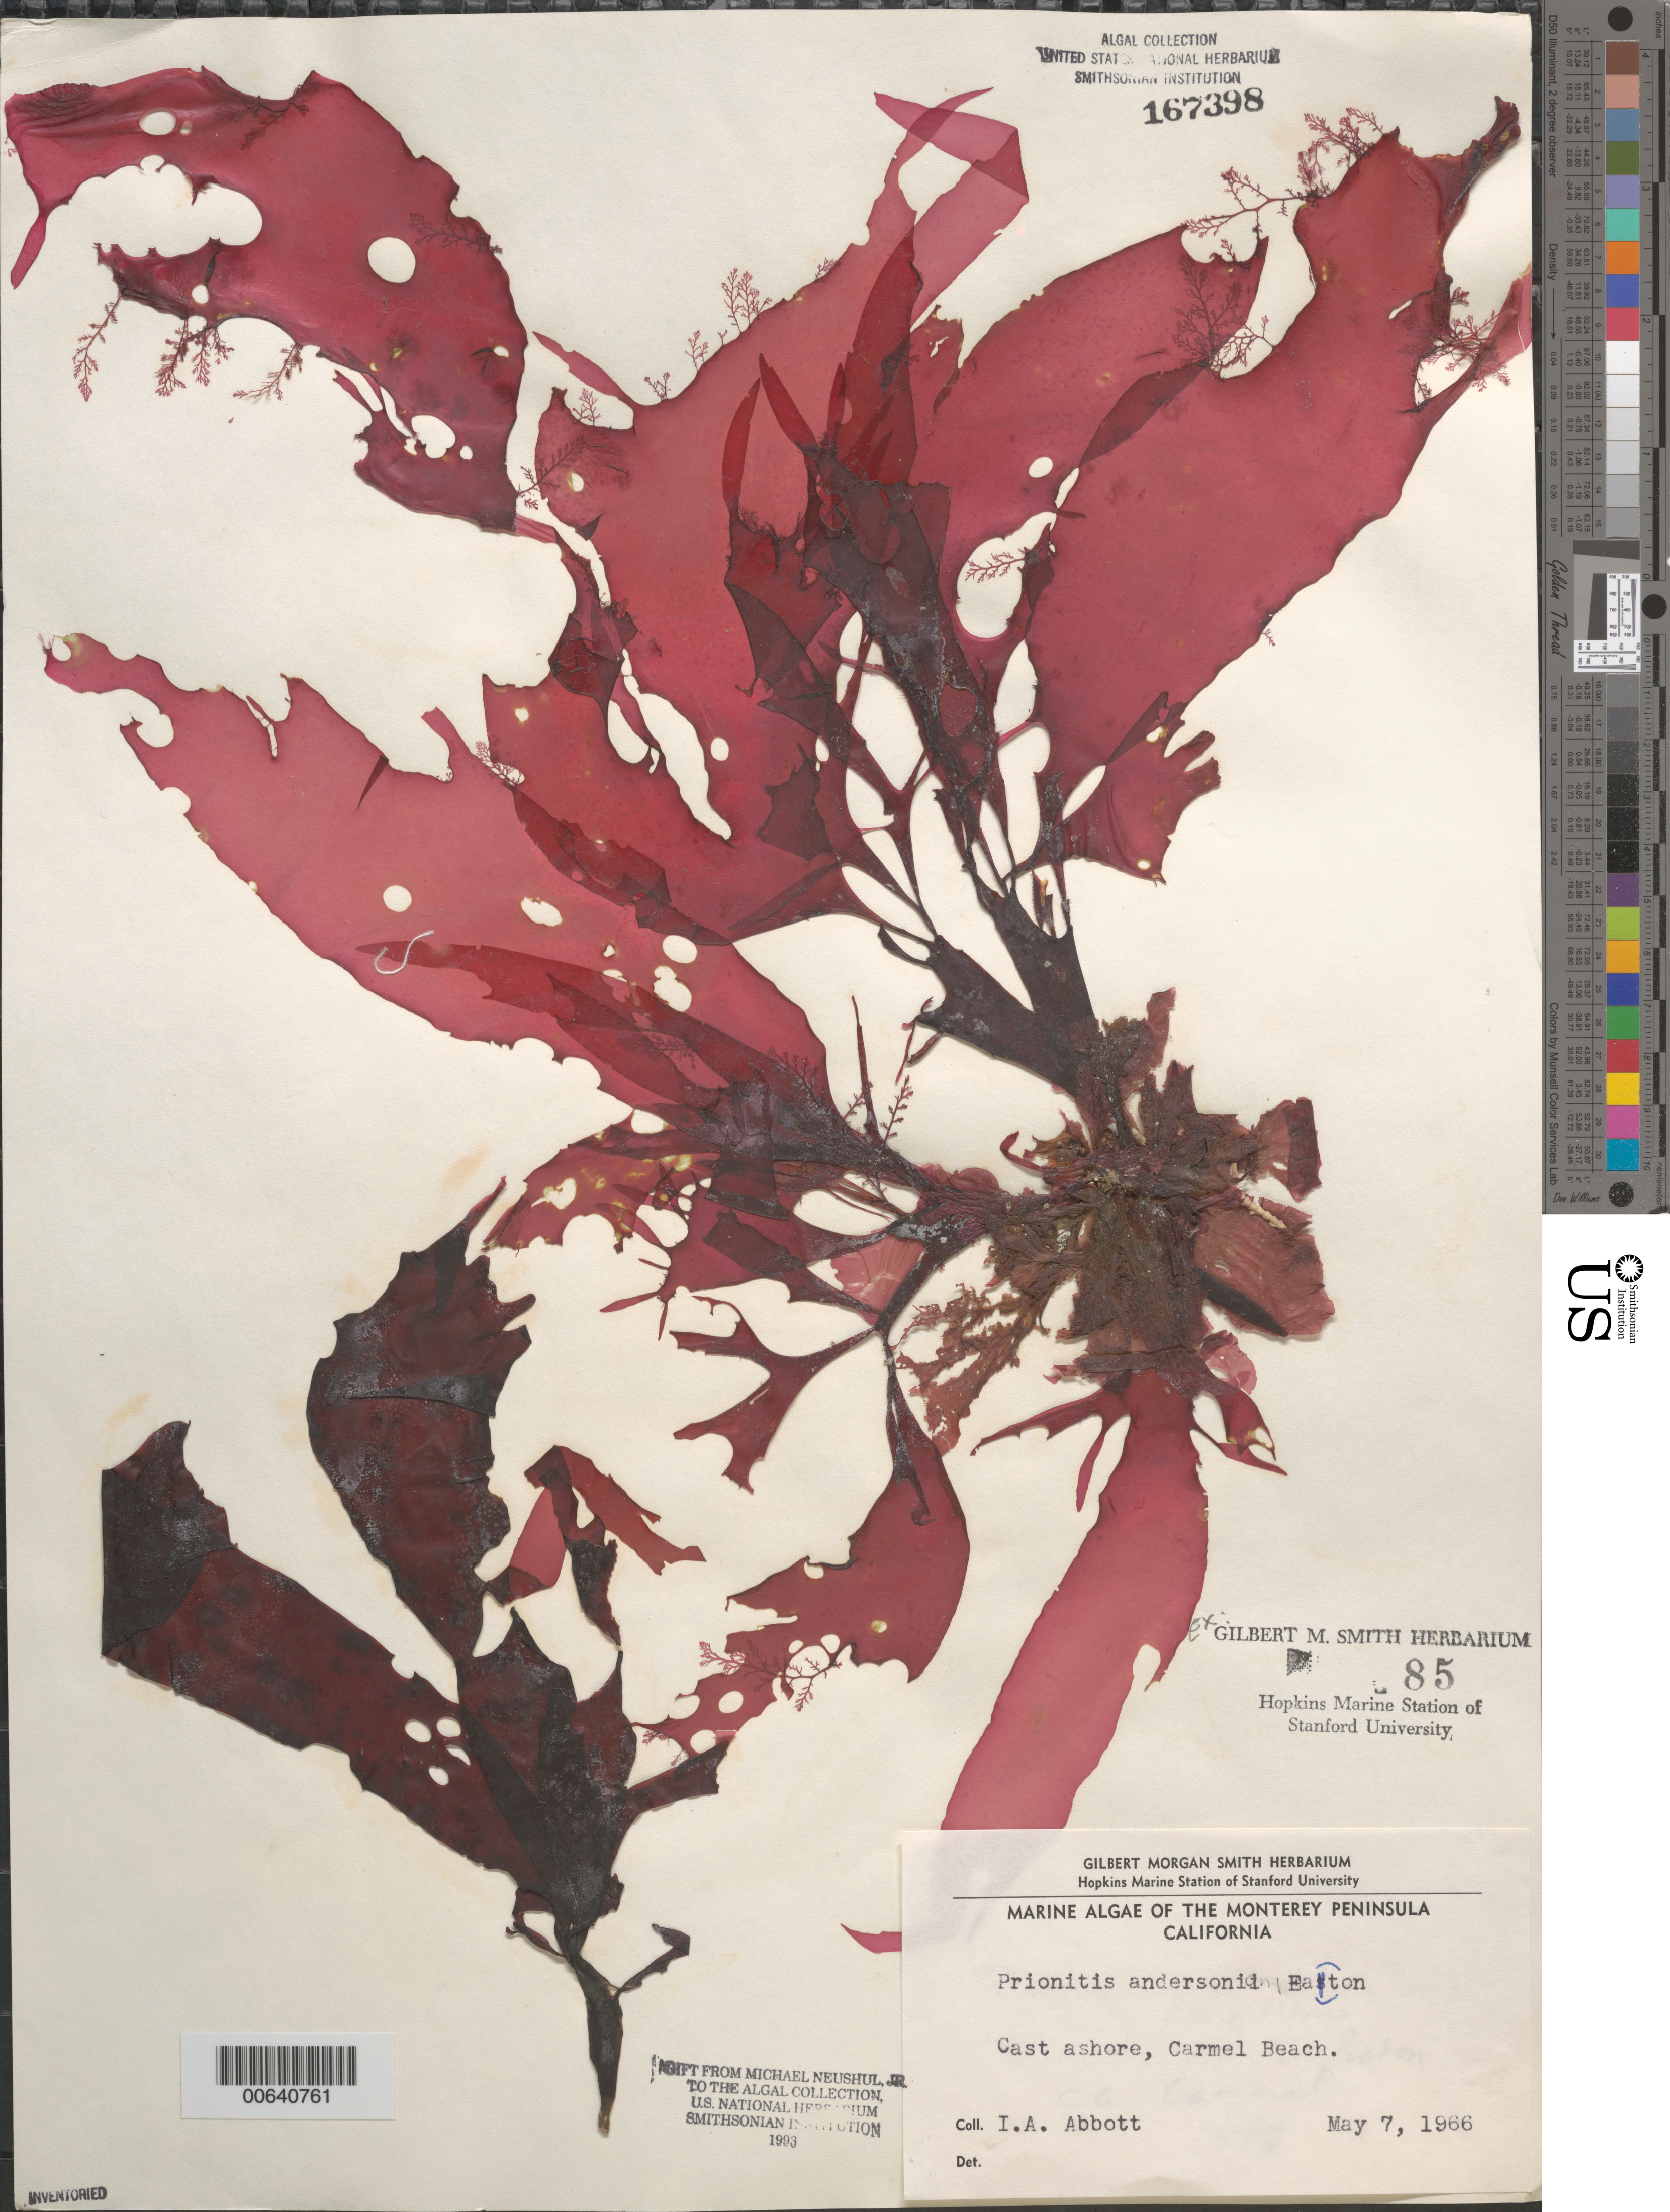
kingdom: Plantae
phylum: Rhodophyta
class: Florideophyceae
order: Cryptonemiales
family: Cryptonemiaceae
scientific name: Prionitis sternbergii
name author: (C. Agardh) J. Agardh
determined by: Algae name updating Project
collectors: I. A. Abbott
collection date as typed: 07 May 1966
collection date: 1966-05-07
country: United States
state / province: California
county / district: Monterey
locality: Carmel Beach, Monterey Peninsula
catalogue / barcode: US 167398